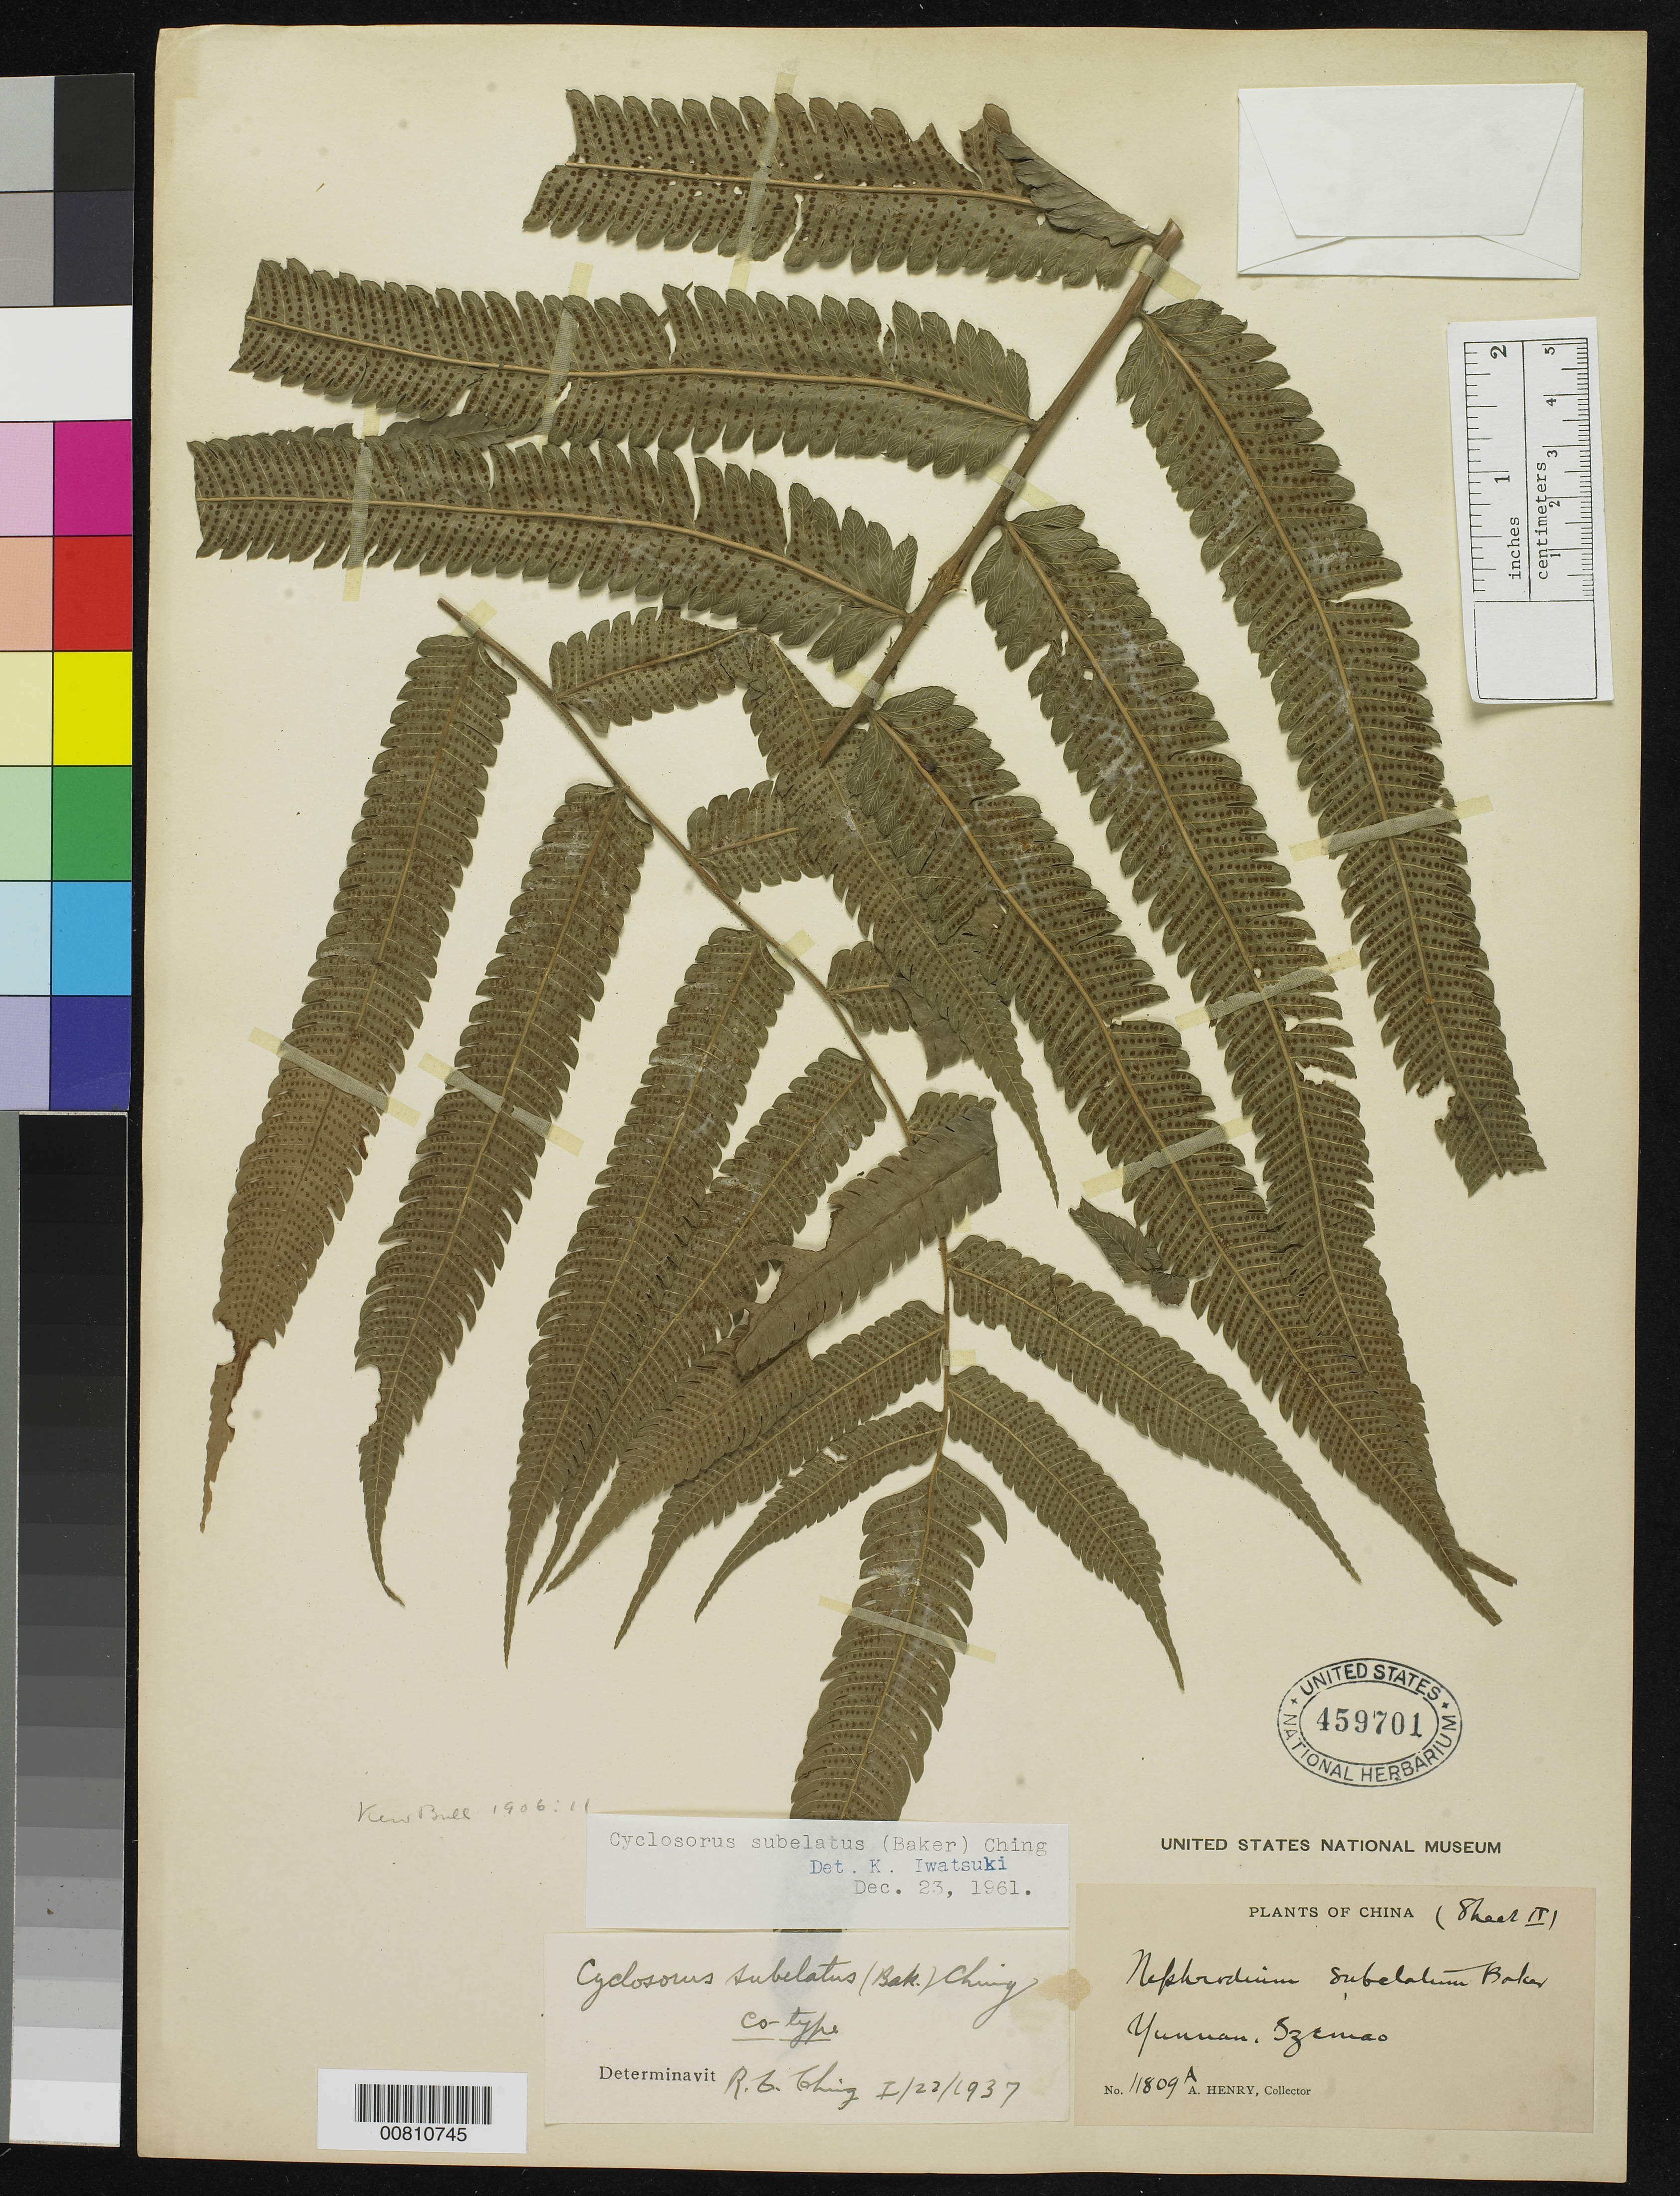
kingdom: Plantae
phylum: Tracheophyta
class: Polypodiopsida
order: Polypodiales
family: Dryopteridaceae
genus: Nephrodium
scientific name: Nephrodium subelatum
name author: Baker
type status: Type Collection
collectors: A. Henry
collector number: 11809 A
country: China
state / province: Yunnan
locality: Szemao.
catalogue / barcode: US 459701